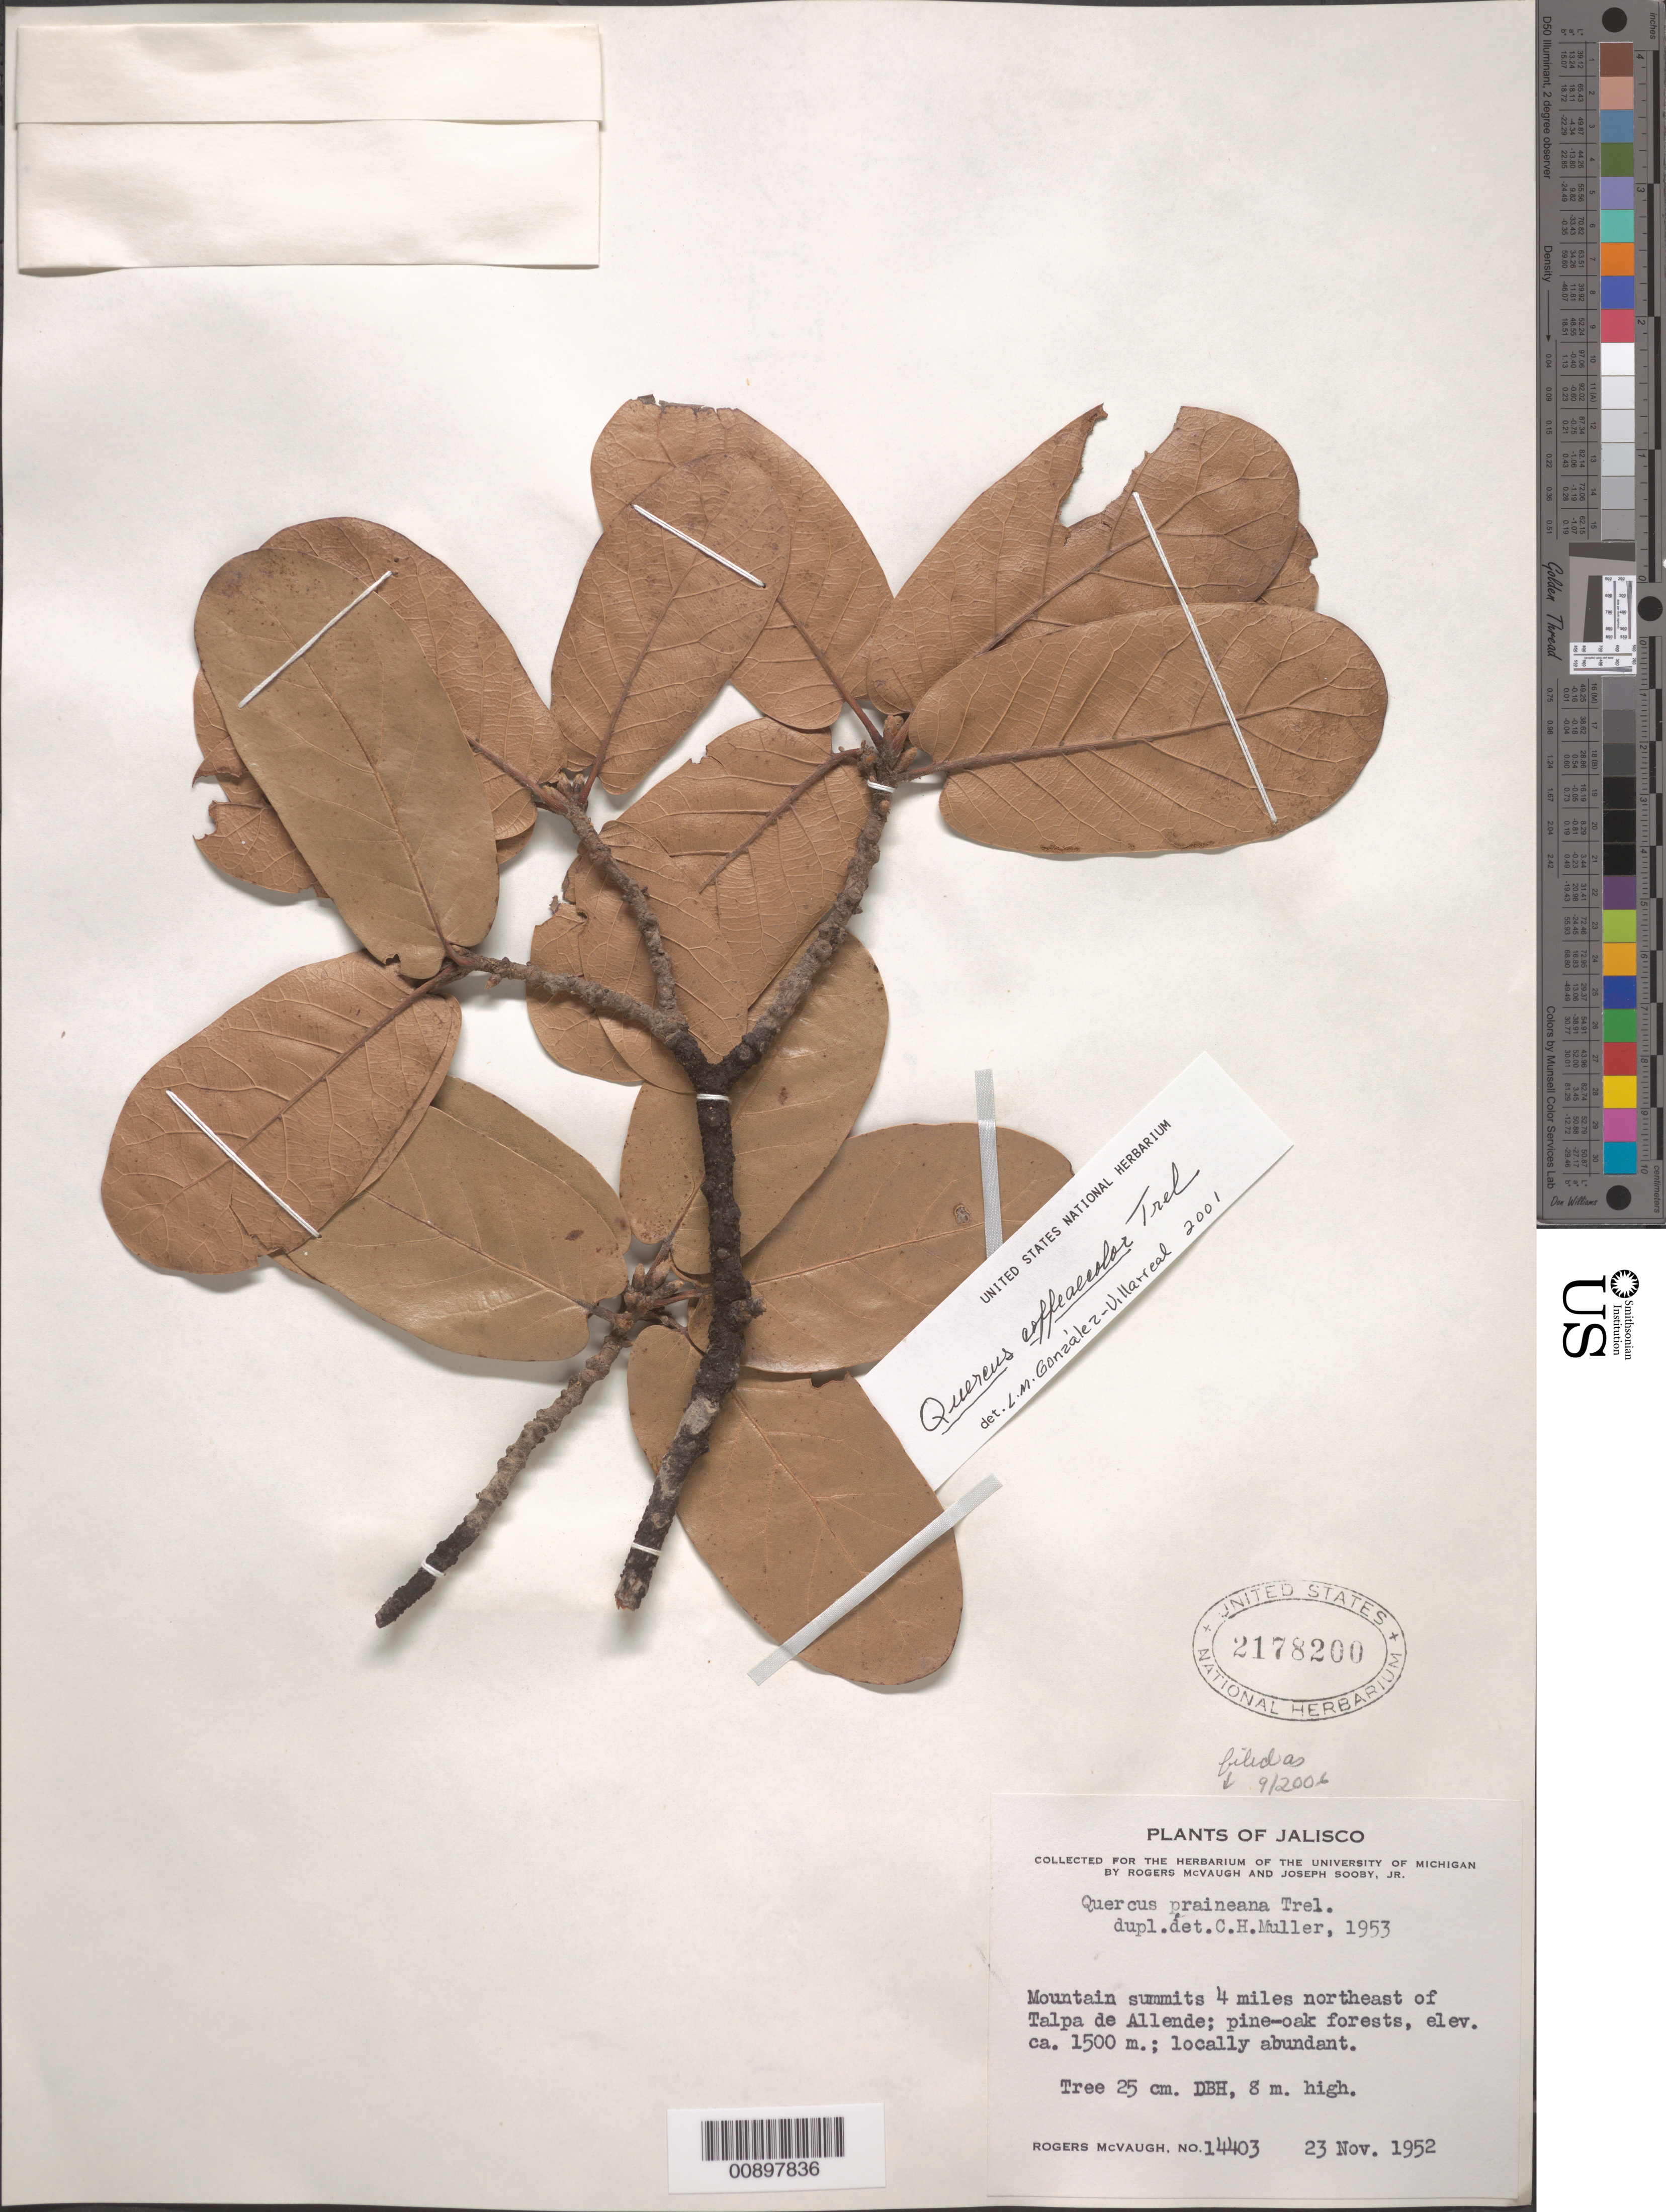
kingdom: Plantae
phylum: Tracheophyta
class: Magnoliopsida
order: Fagales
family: Fagaceae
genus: Quercus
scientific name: Quercus praineana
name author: Trel.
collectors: R. McVaugh & J. Sooby Jr.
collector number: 14403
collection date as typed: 23 Nov 1952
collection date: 1952-11-23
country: Mexico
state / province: Jalisco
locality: Mountain summits 4 miles northeast of Talpa de Allende.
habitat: Pine-oak forests.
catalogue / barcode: US 2178200